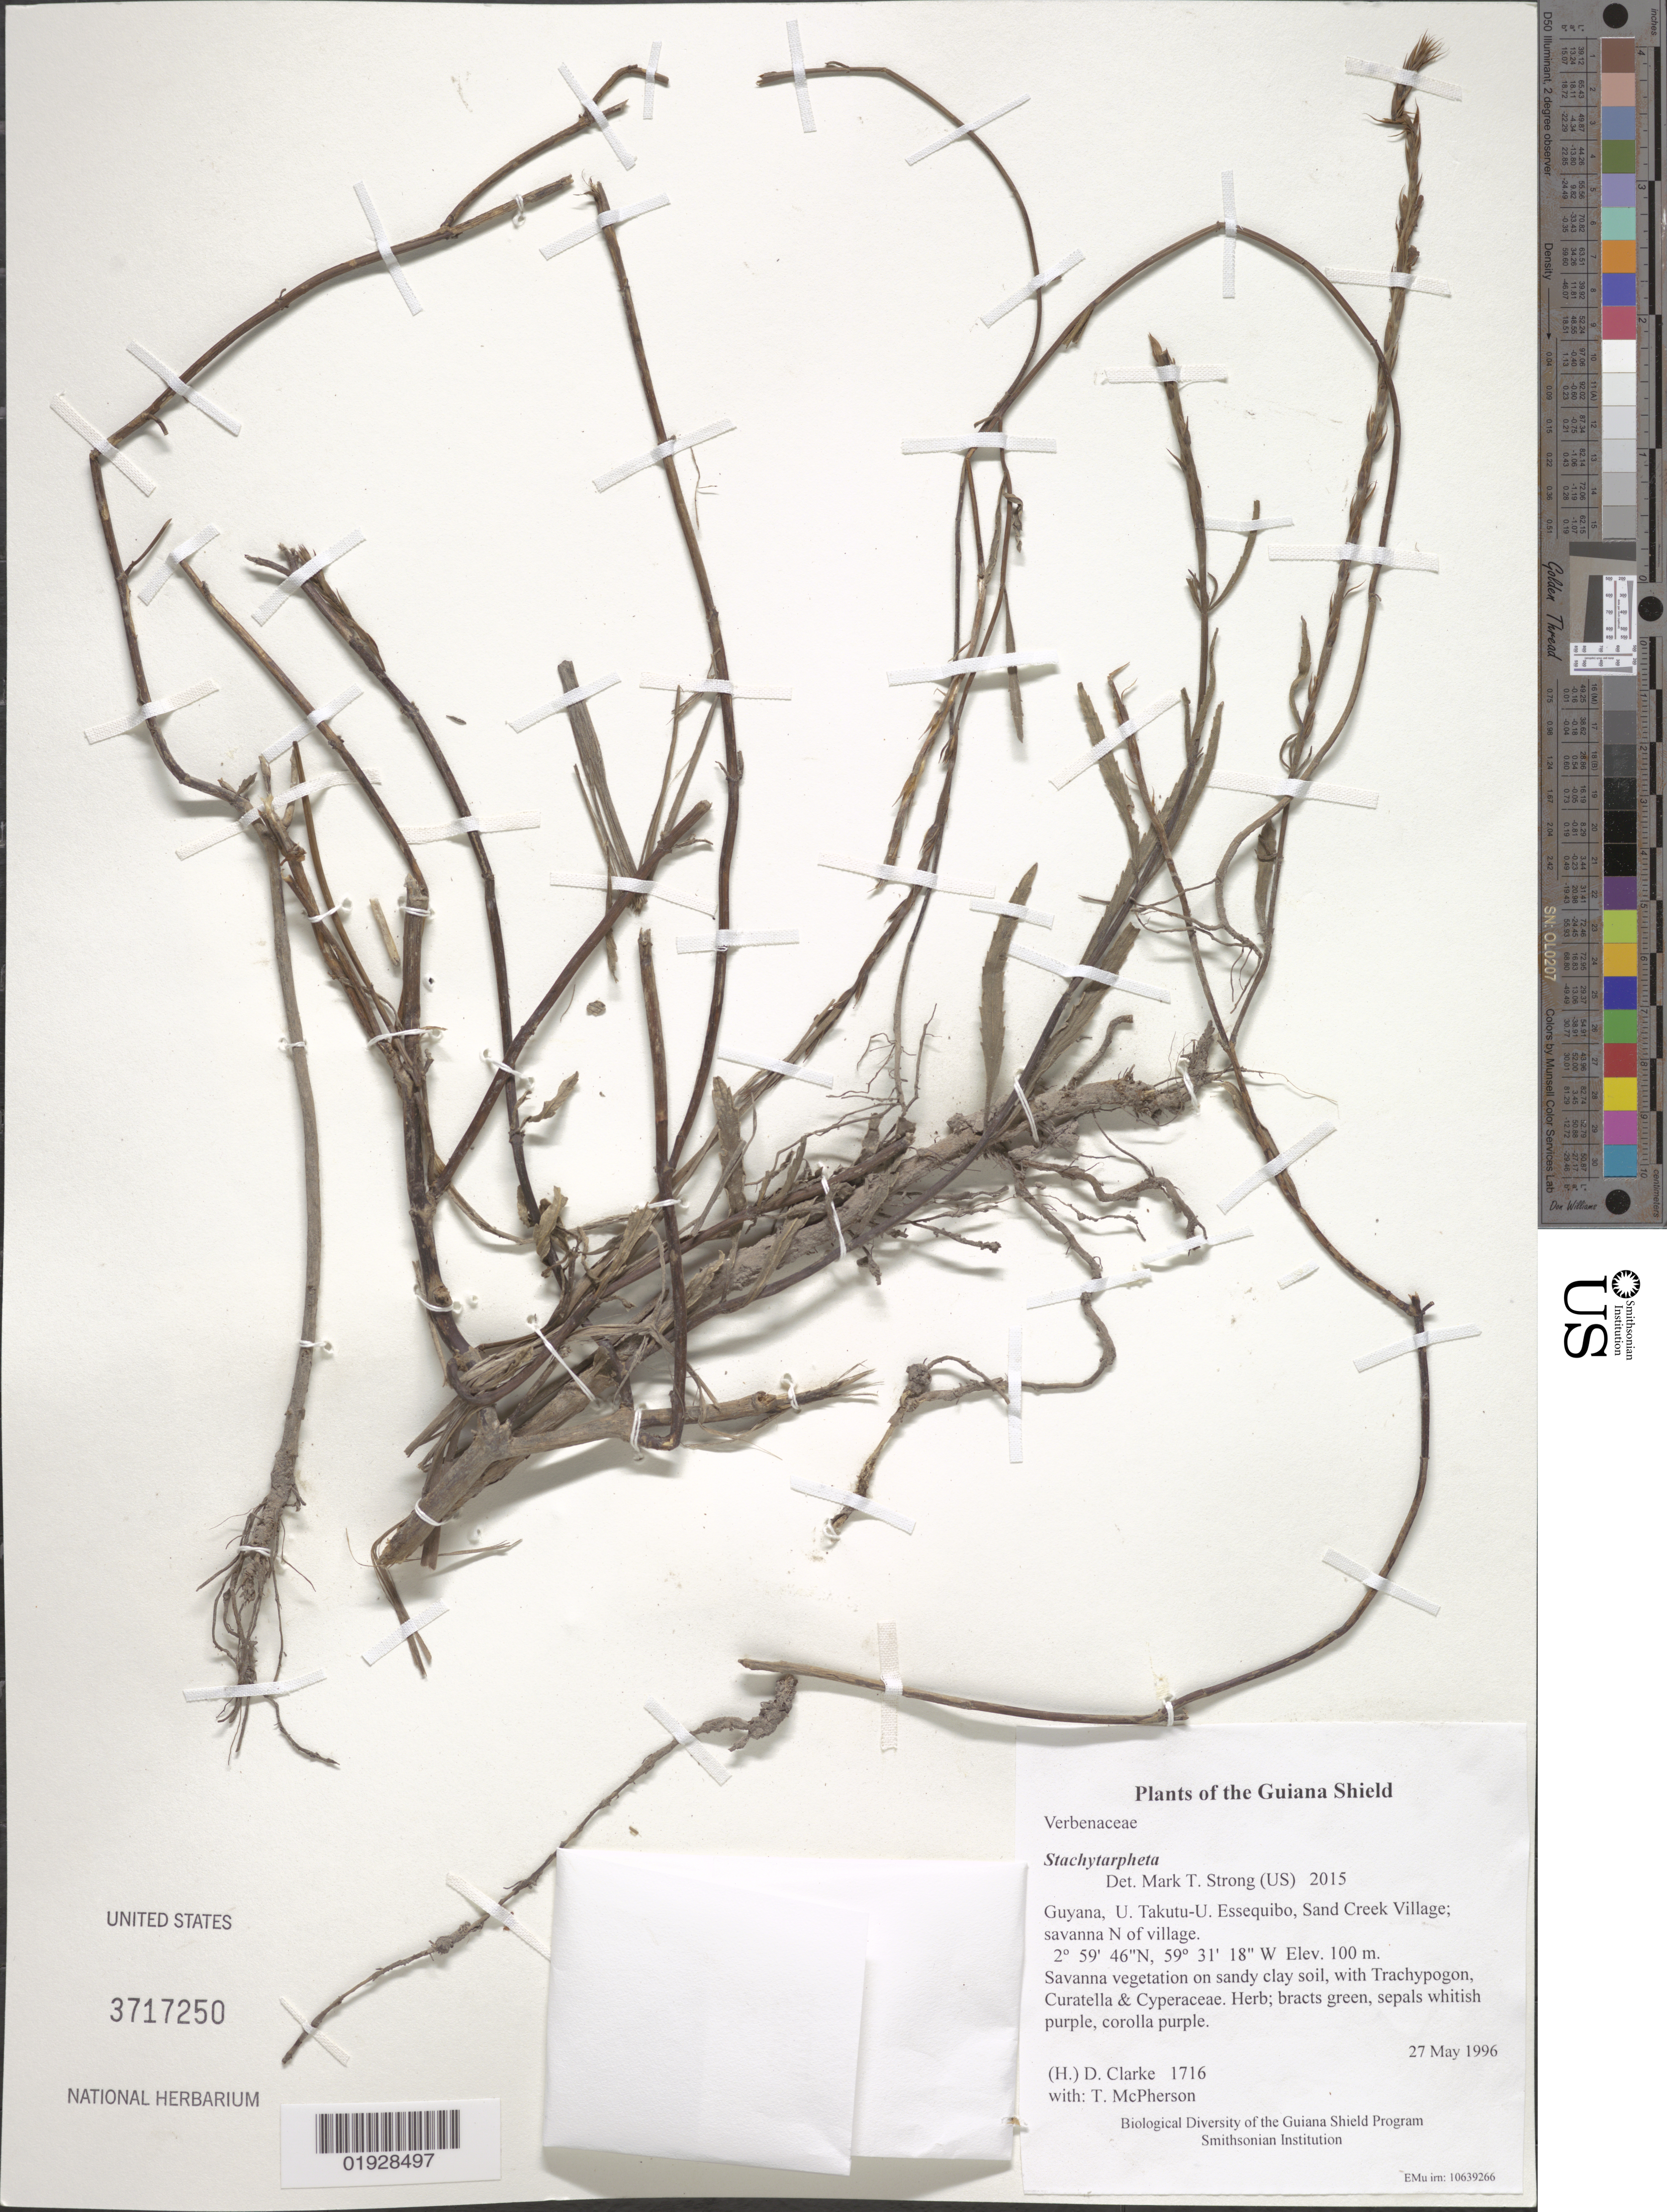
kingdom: Plantae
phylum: Tracheophyta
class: Magnoliopsida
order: Lamiales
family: Verbenaceae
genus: Stachytarpheta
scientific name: Stachytarpheta sp.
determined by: Strong, M. T., (US), Smithsonian Institution - National Museum of Natural History (UNITED STATES)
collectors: H. D. Clarke & T. McPherson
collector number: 1716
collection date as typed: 27 May 1996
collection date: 1996-05-27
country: Guyana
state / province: U. Takutu-U. Essequibo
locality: Sand Creek Village; savanna N of village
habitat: Savanna vegetation on sandy clay soil, with Trachypogon, Curatella & Cyperaceae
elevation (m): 100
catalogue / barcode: US 3717250